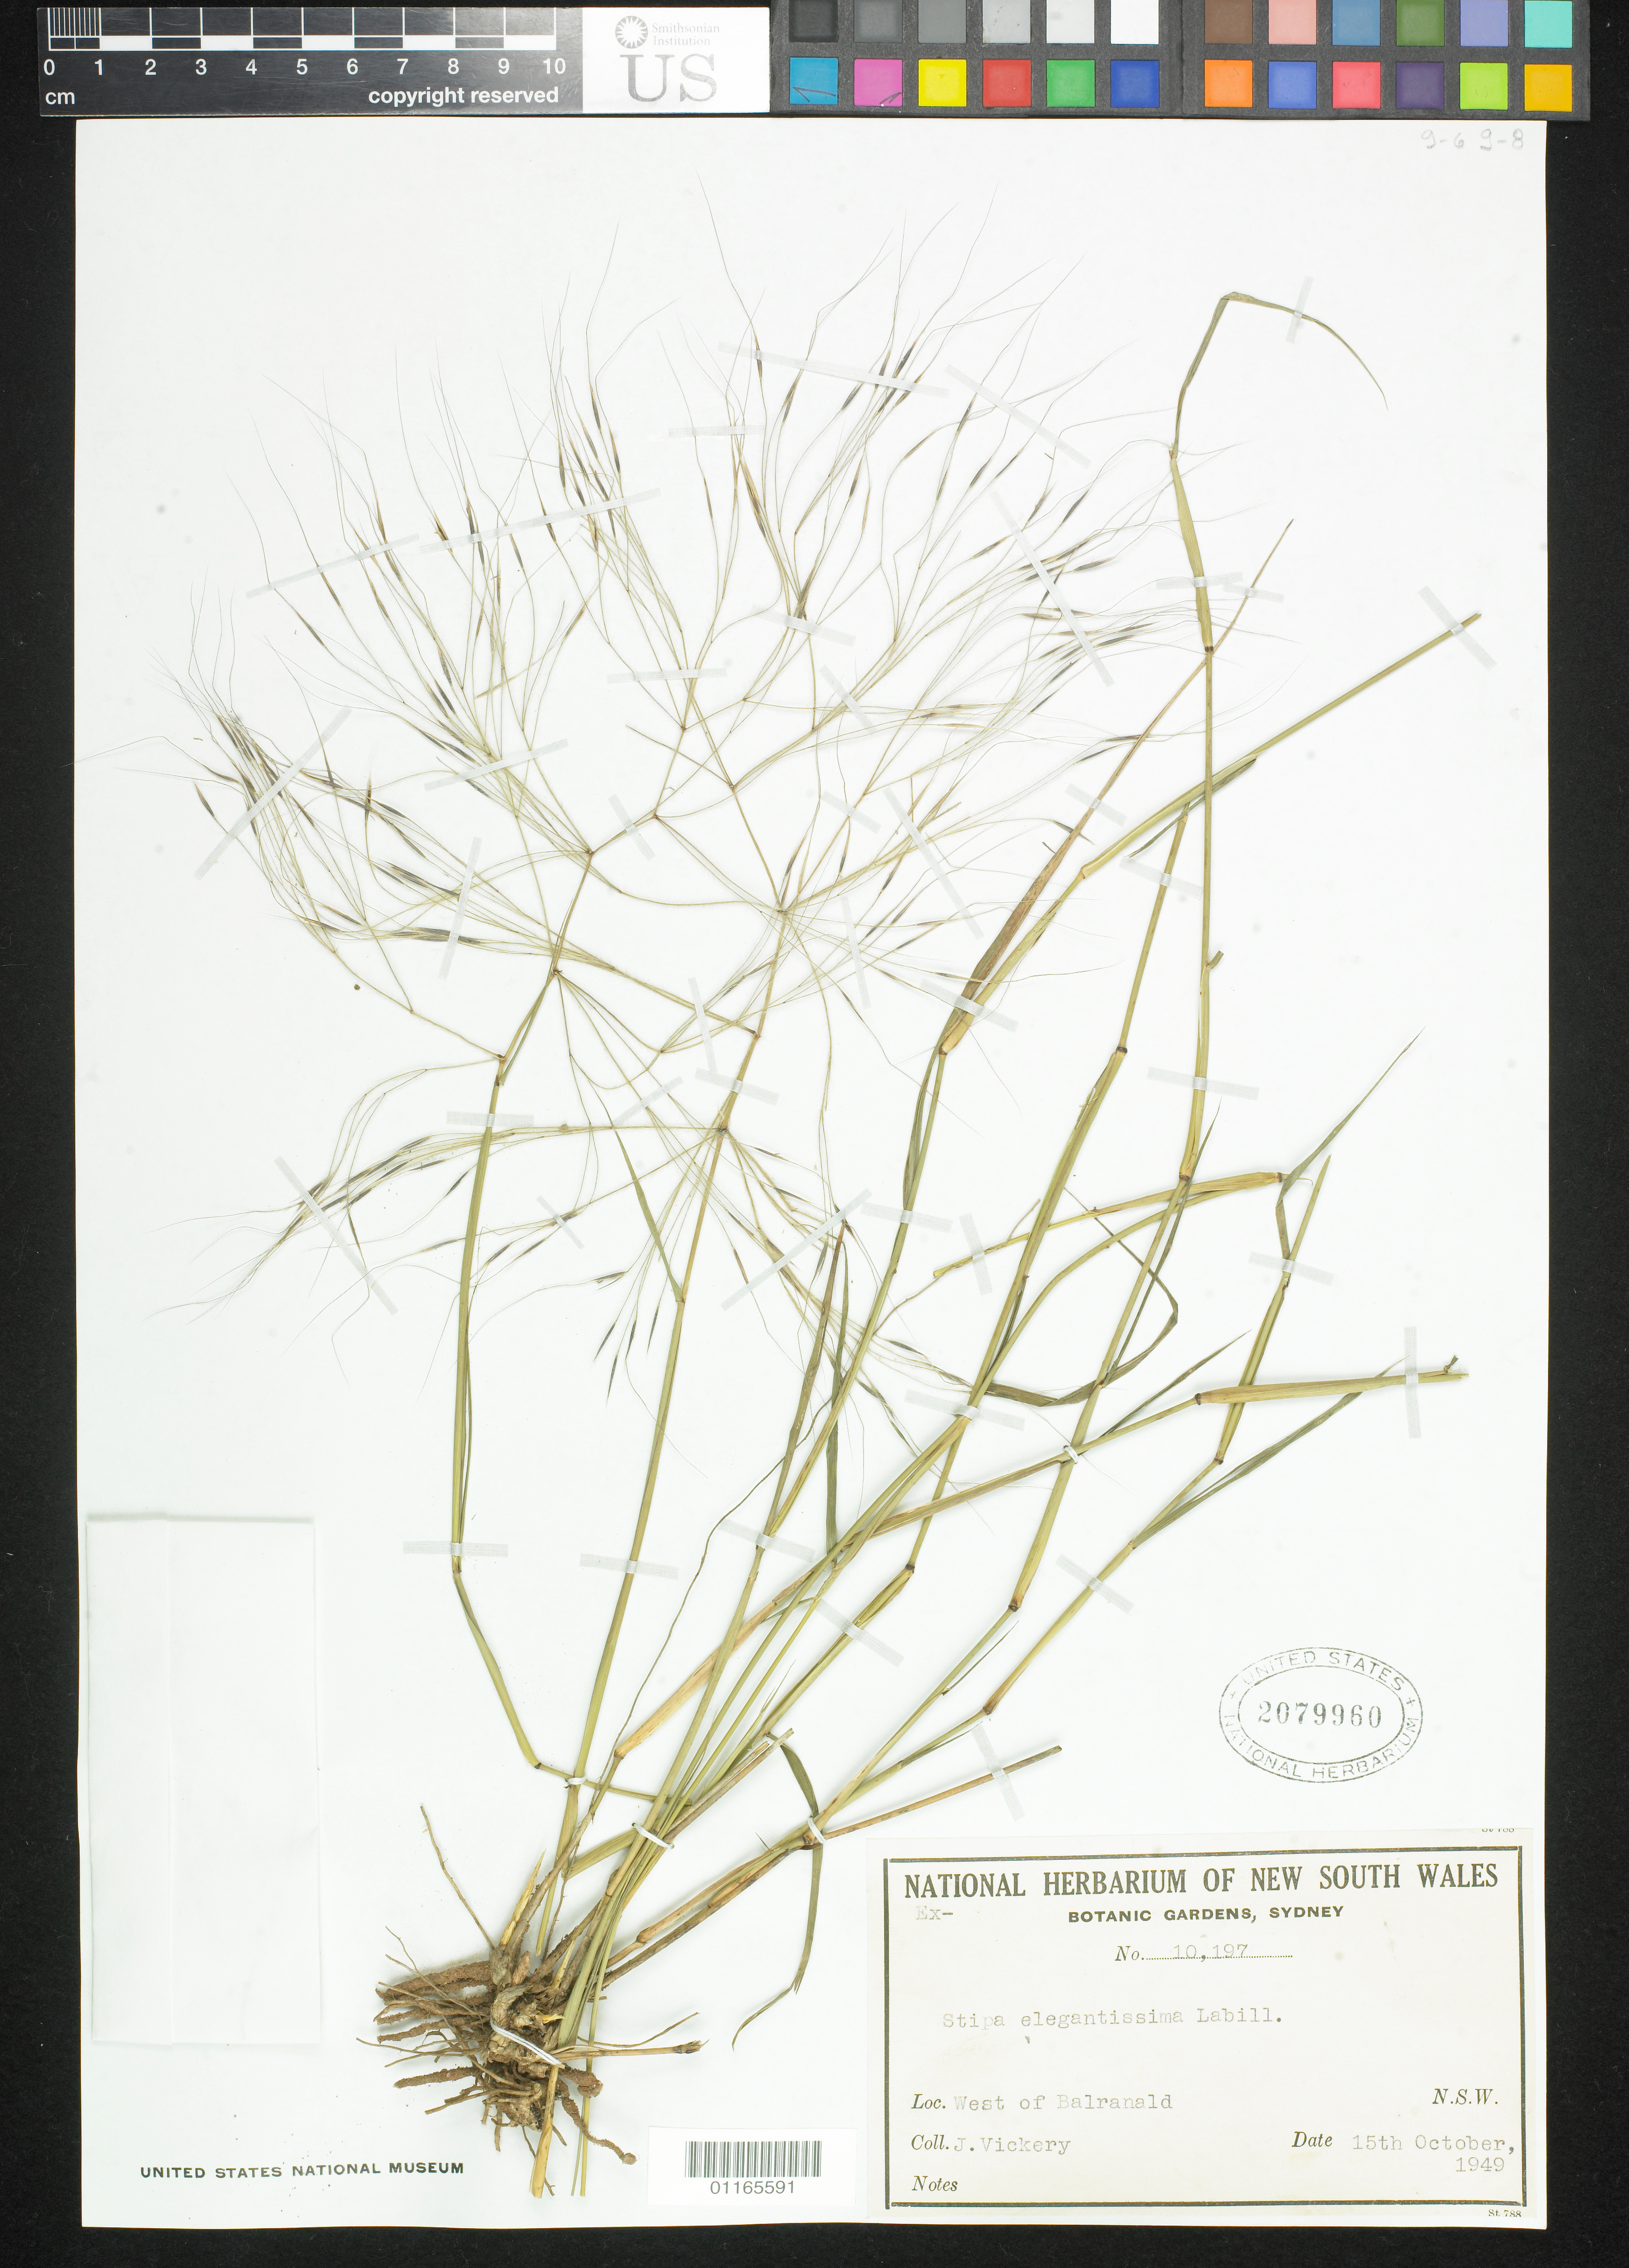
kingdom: Plantae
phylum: Tracheophyta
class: Liliopsida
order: Poales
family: Poaceae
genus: Austrostipa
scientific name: Austrostipa elegantissima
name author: (Labill.) S.W.L. Jacobs & J. Everett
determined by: Poaceae Reorganization Project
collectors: J. Vickery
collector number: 10197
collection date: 1949-10-15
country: Australia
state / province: New South Wales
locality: West of Balranald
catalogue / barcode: US 2079960